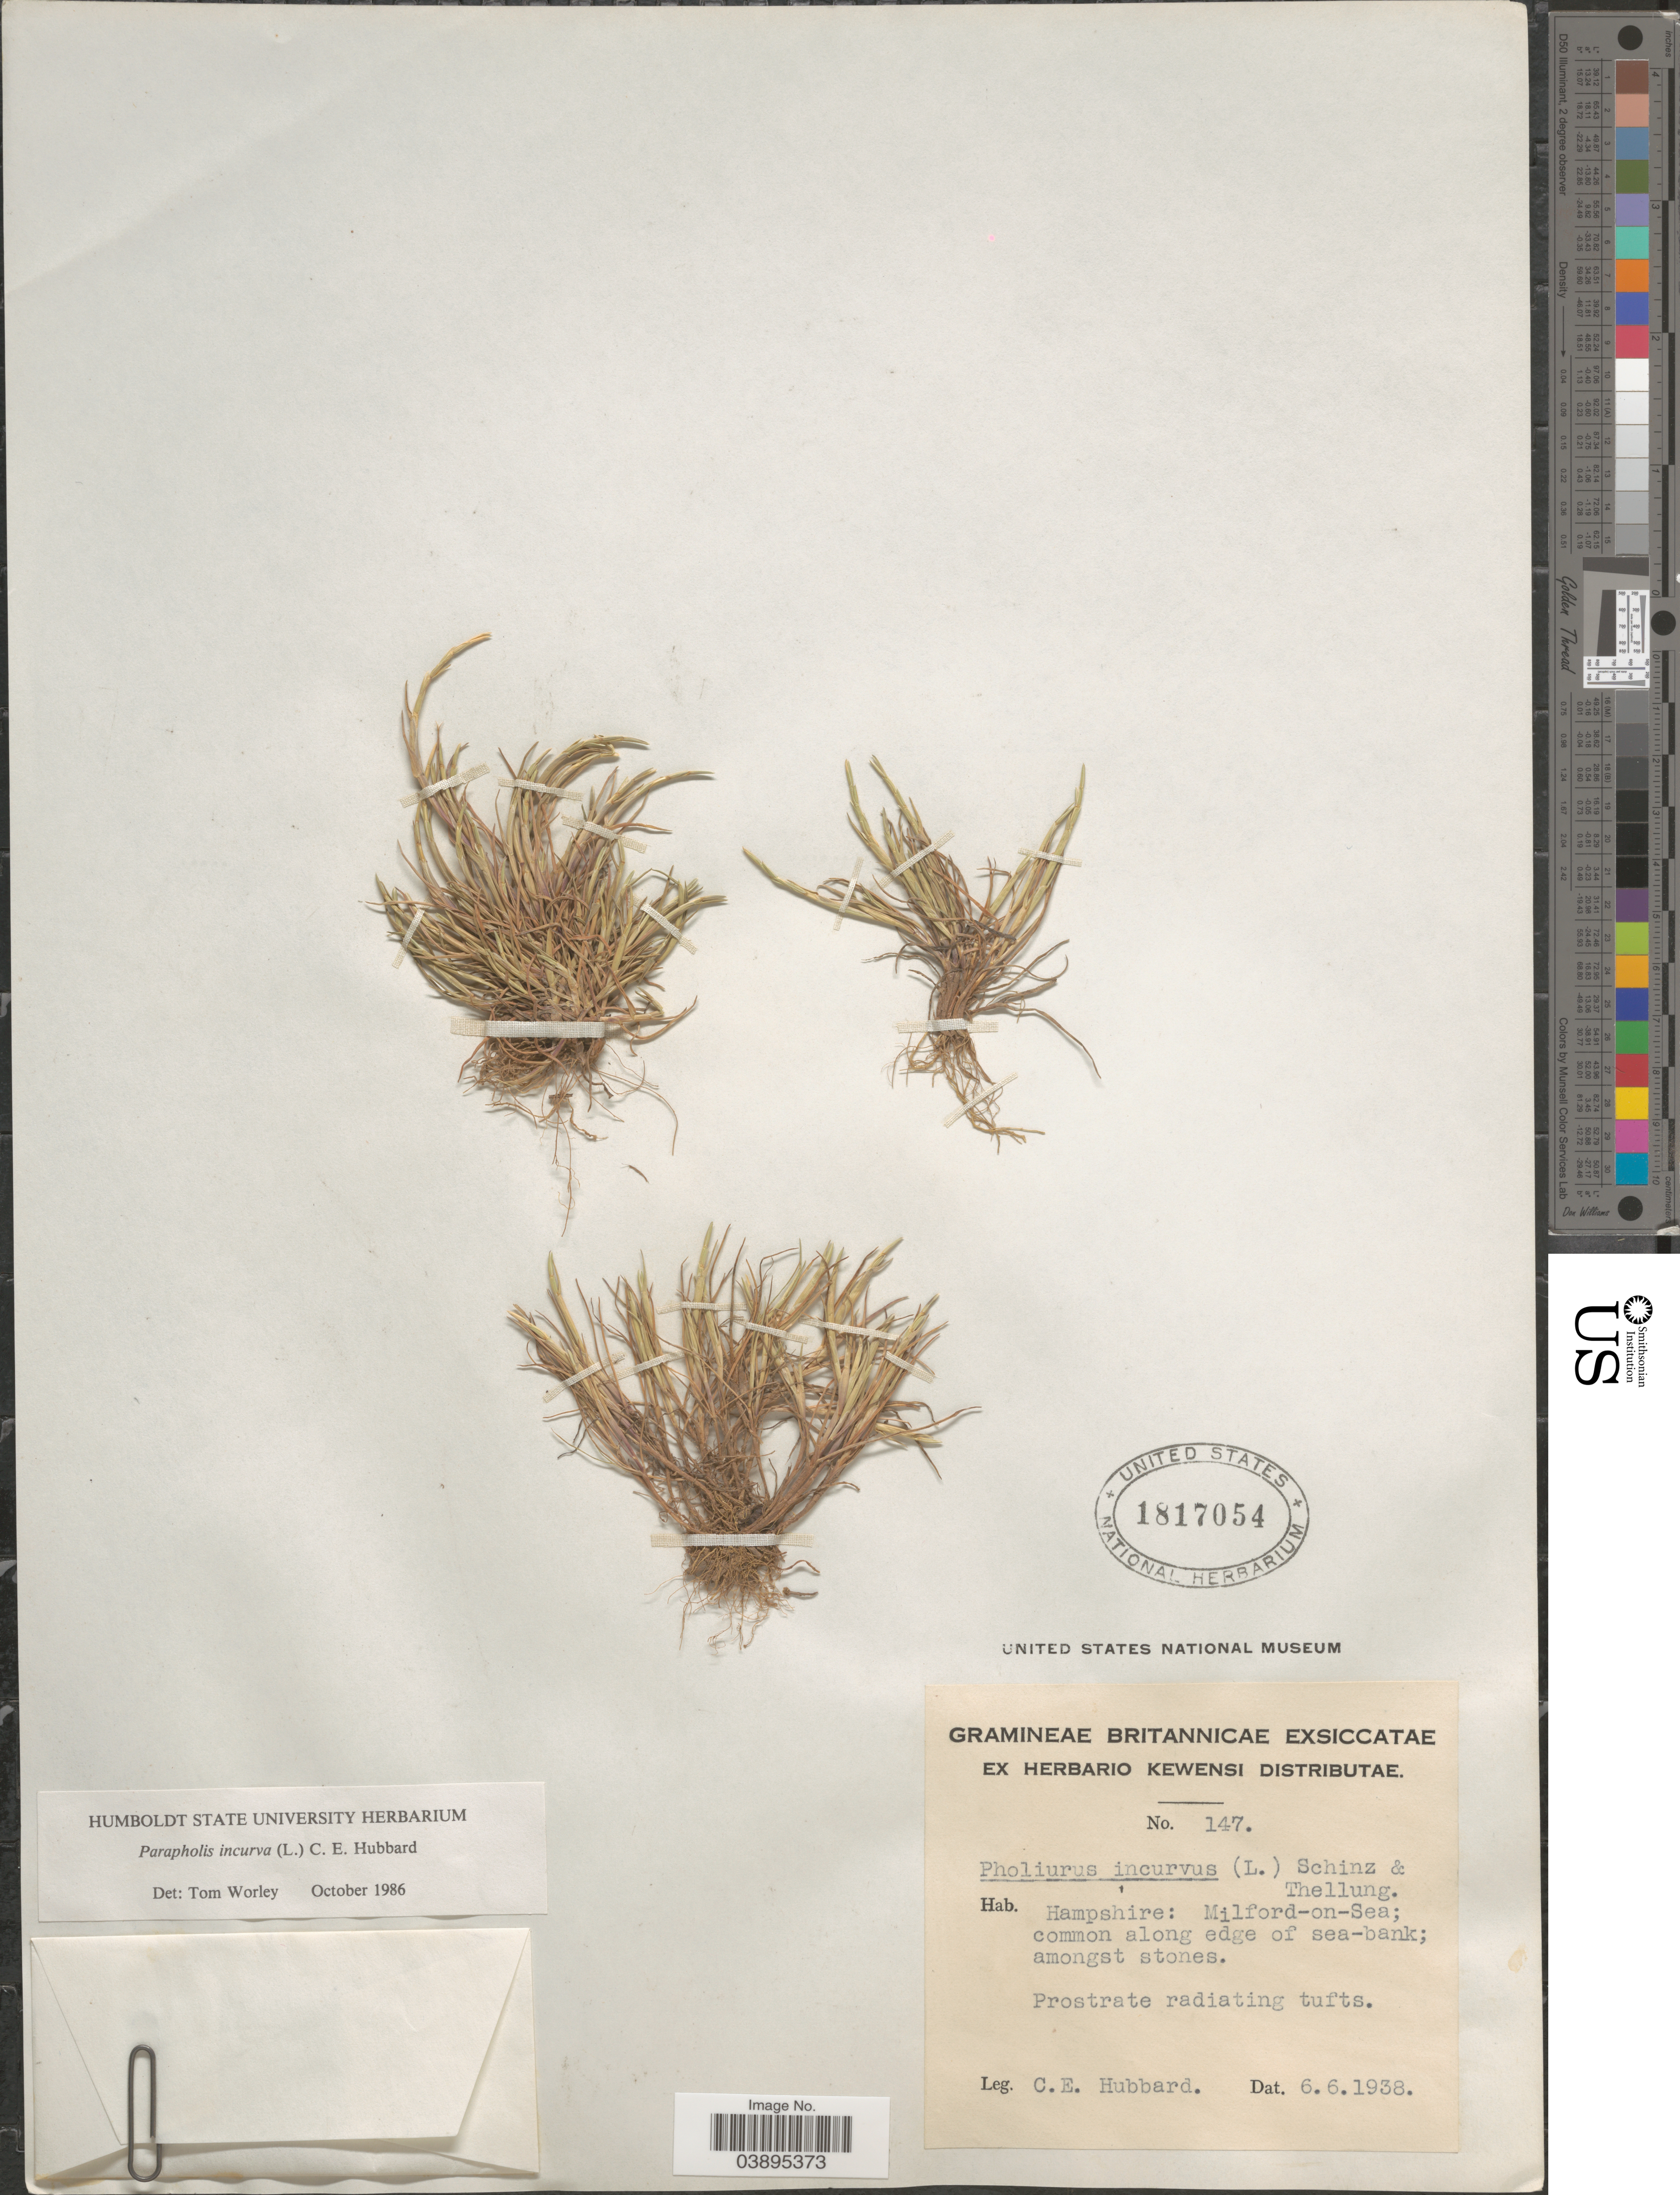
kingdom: Plantae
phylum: Tracheophyta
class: Liliopsida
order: Poales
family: Poaceae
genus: Parapholis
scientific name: Parapholis incurva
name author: (L.) C.E. Hubb.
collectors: C. E. Hubbard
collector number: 147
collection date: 1938-06-06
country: United Kingdom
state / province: England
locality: Hampshire: Milford-on-Sea.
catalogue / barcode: US 1817054